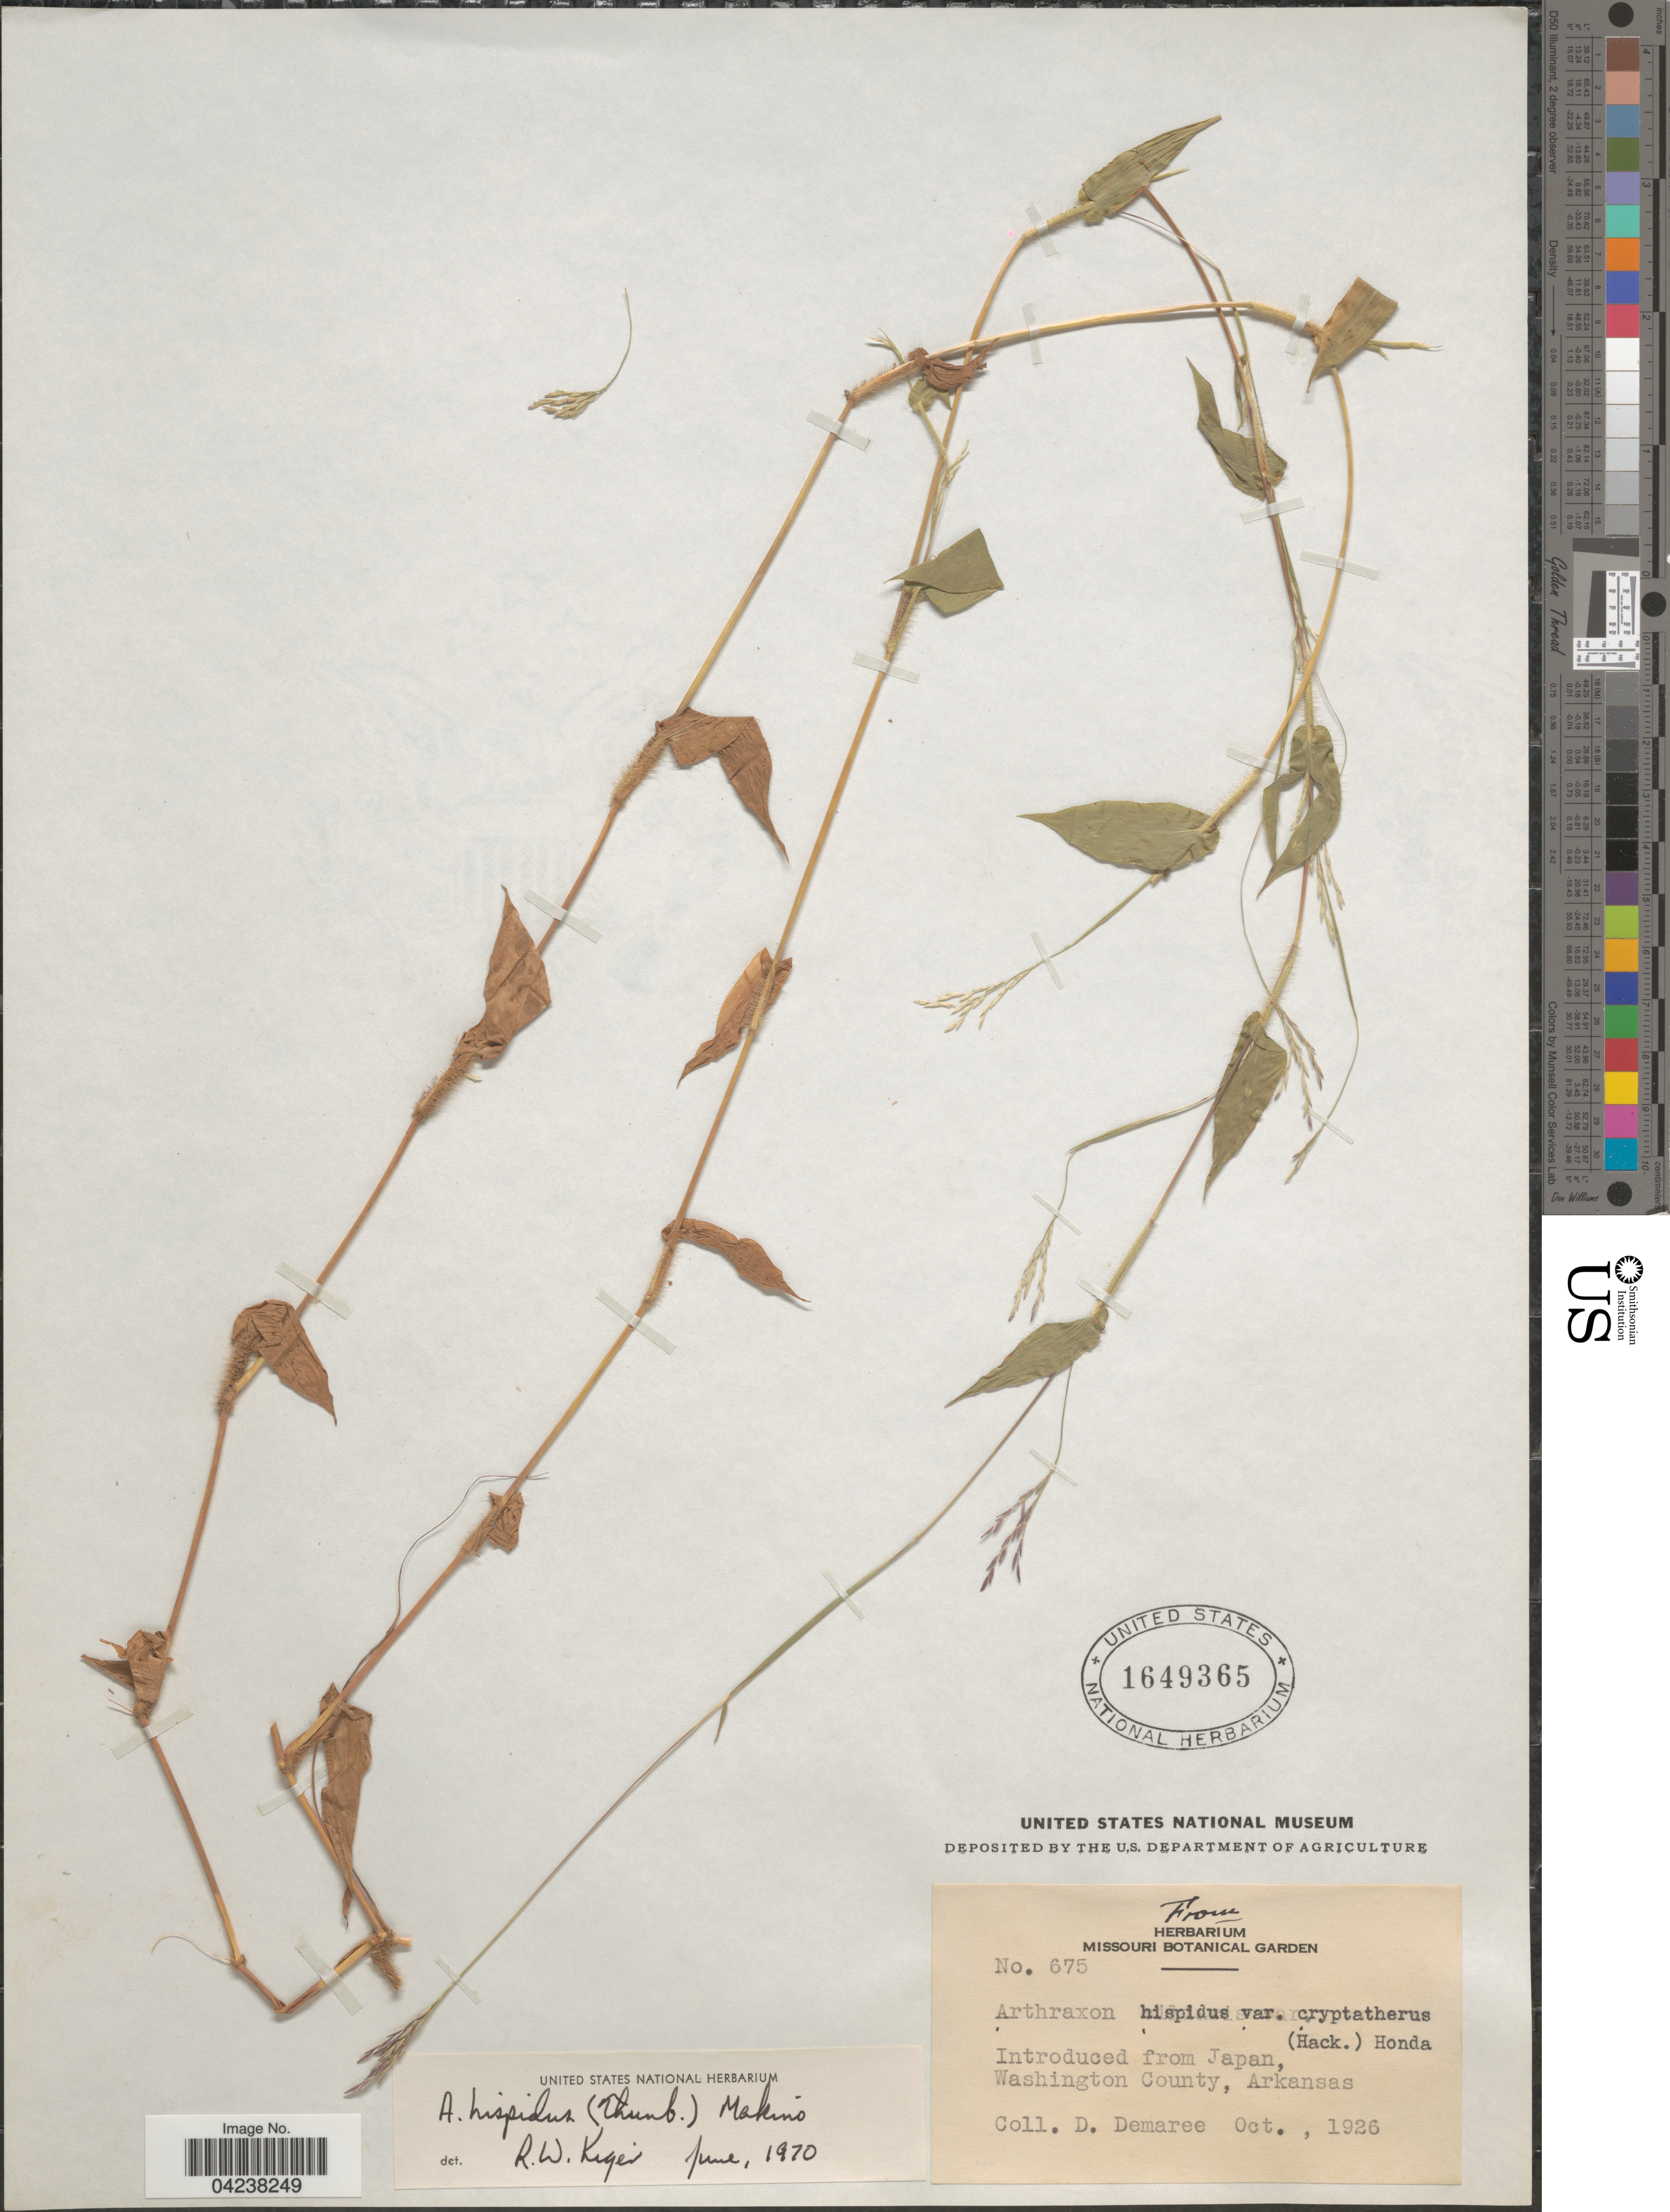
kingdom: Plantae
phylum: Tracheophyta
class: Liliopsida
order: Poales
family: Poaceae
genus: Arthraxon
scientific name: Arthraxon hispidus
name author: (Thunb.) Makino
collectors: D. Demaree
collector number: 675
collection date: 1926-10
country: United States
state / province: Arkansas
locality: Washington County.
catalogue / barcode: US 1649365